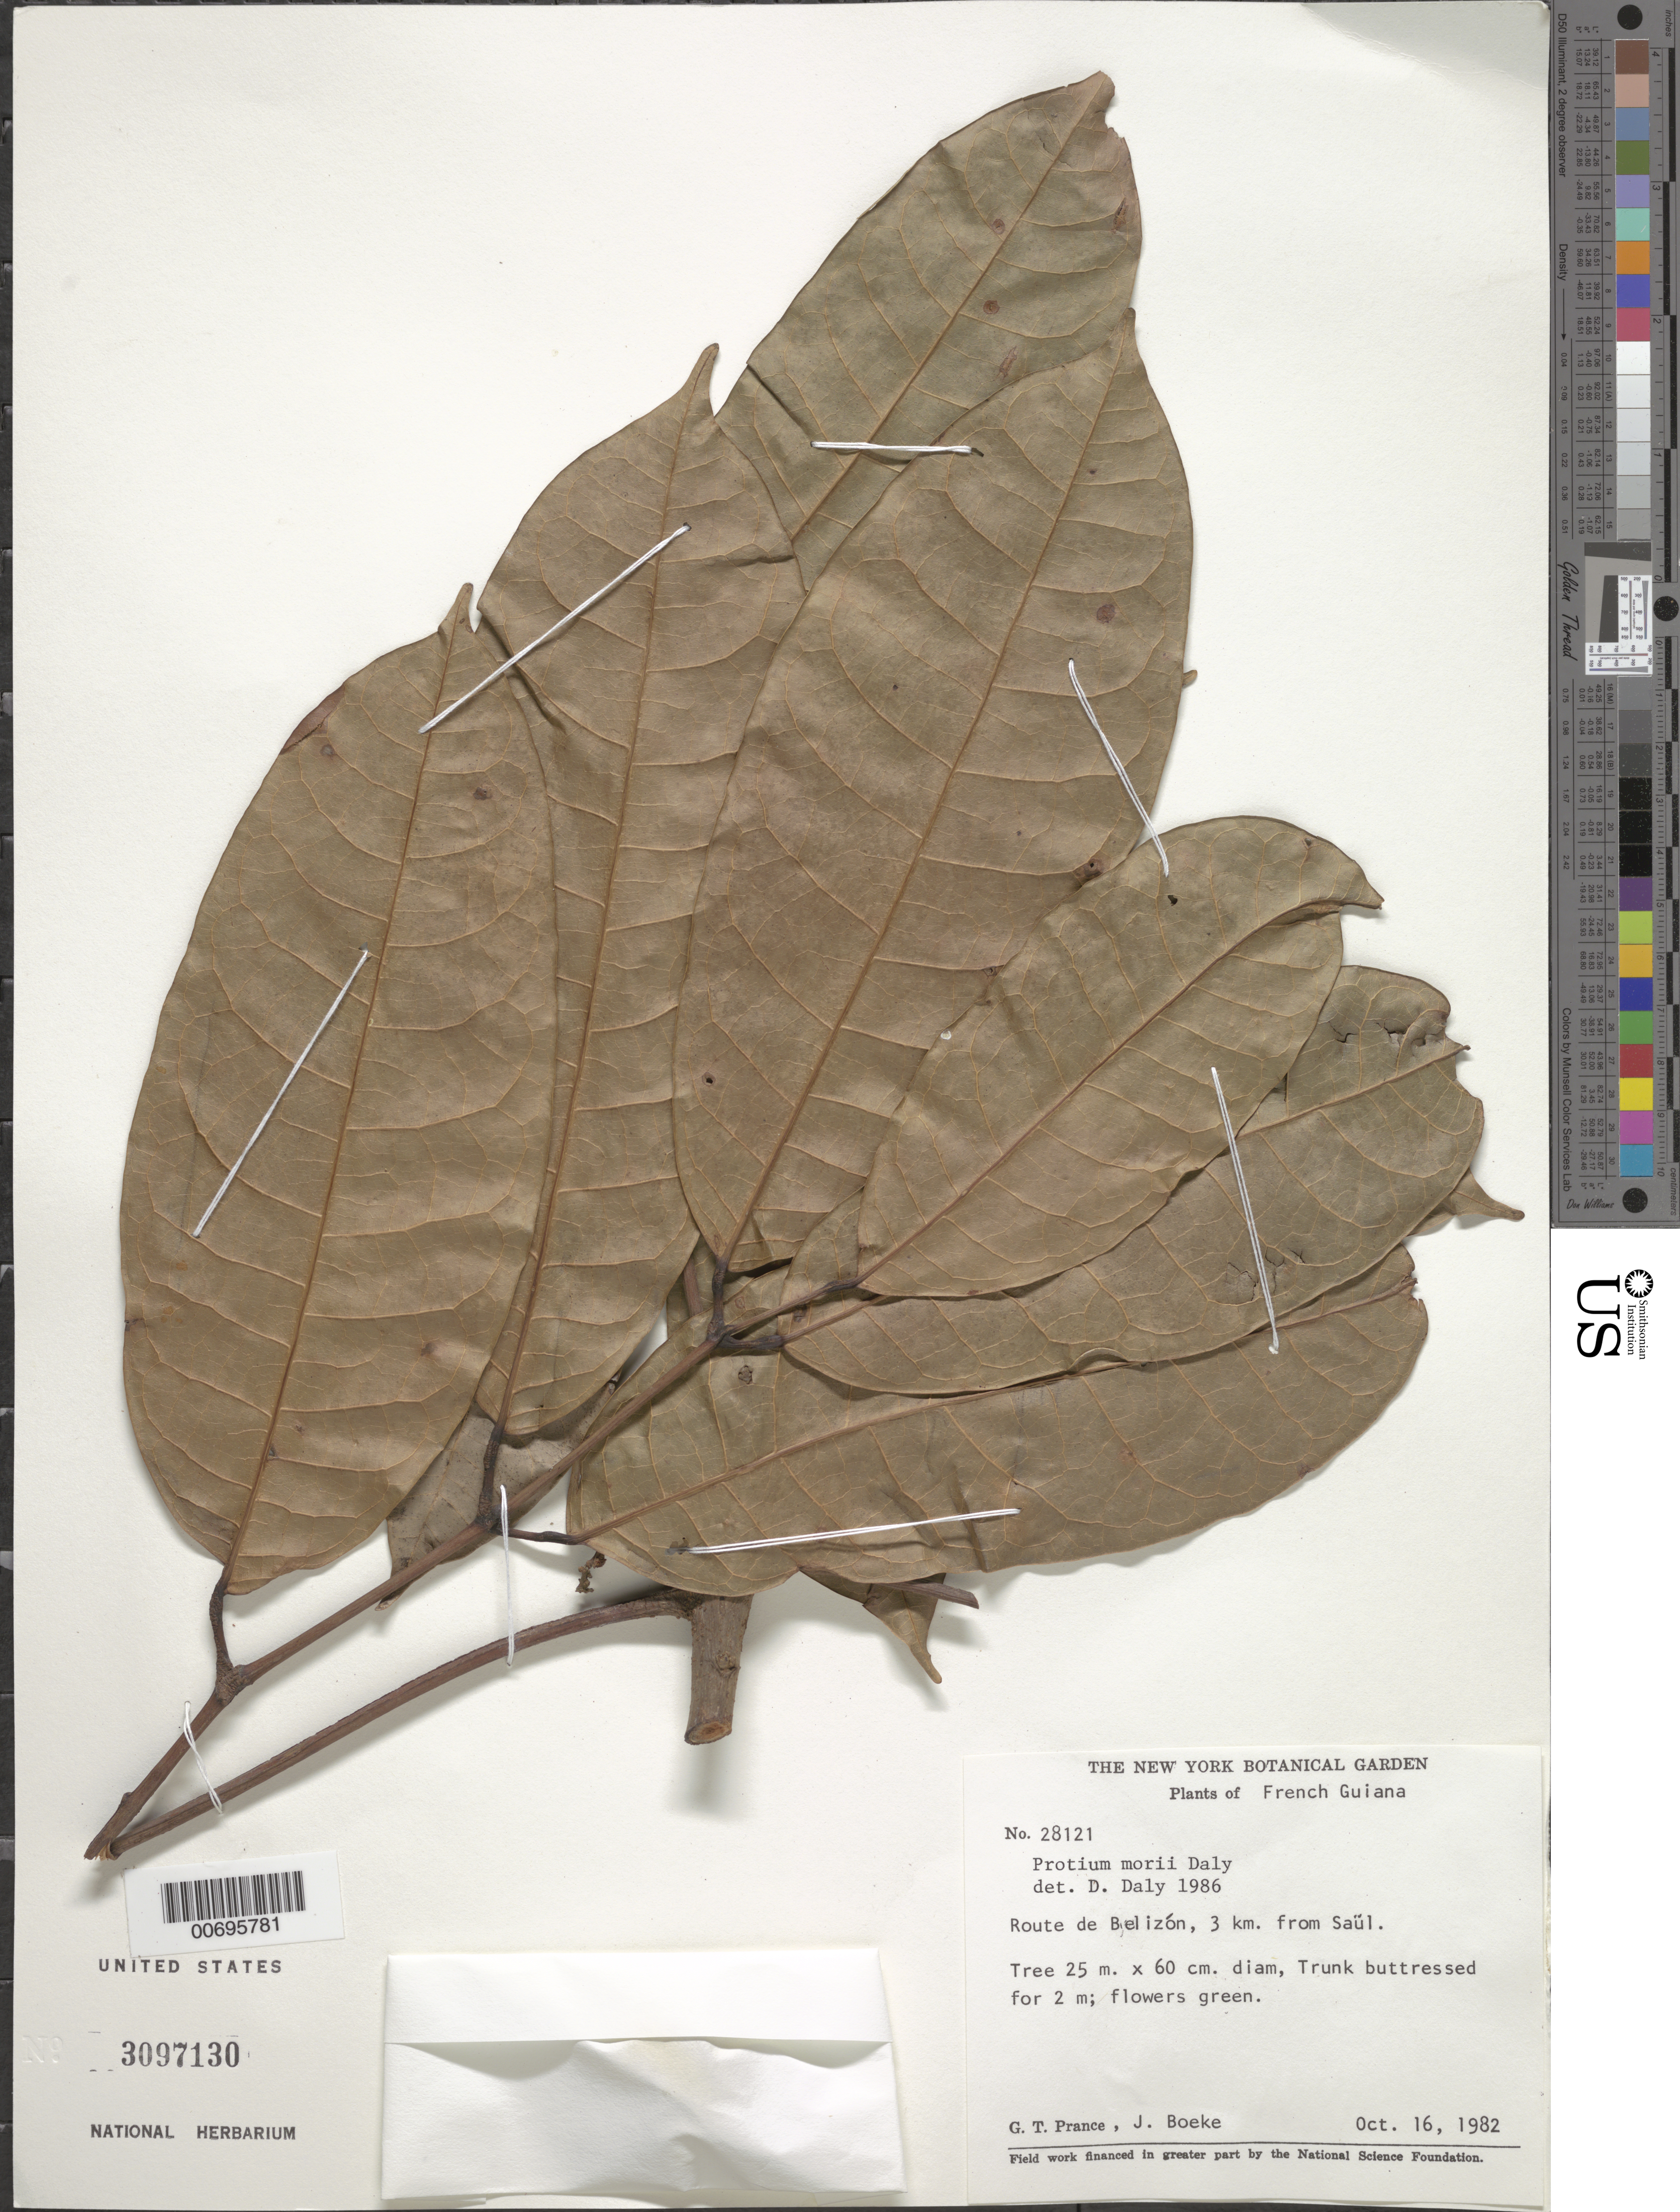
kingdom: Plantae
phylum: Tracheophyta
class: Magnoliopsida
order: Sapindales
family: Burseraceae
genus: Protium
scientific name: Protium morii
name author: Daly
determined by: Daly, D. C.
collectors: G. T. Prance & J. D. Boeke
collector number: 28121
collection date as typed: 16-Oct-82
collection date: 1982-10-16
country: French Guiana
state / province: Saint-Laurent-du-Maroni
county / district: Saül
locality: Saül, 3 km from on route to Belizón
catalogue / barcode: US 3097130